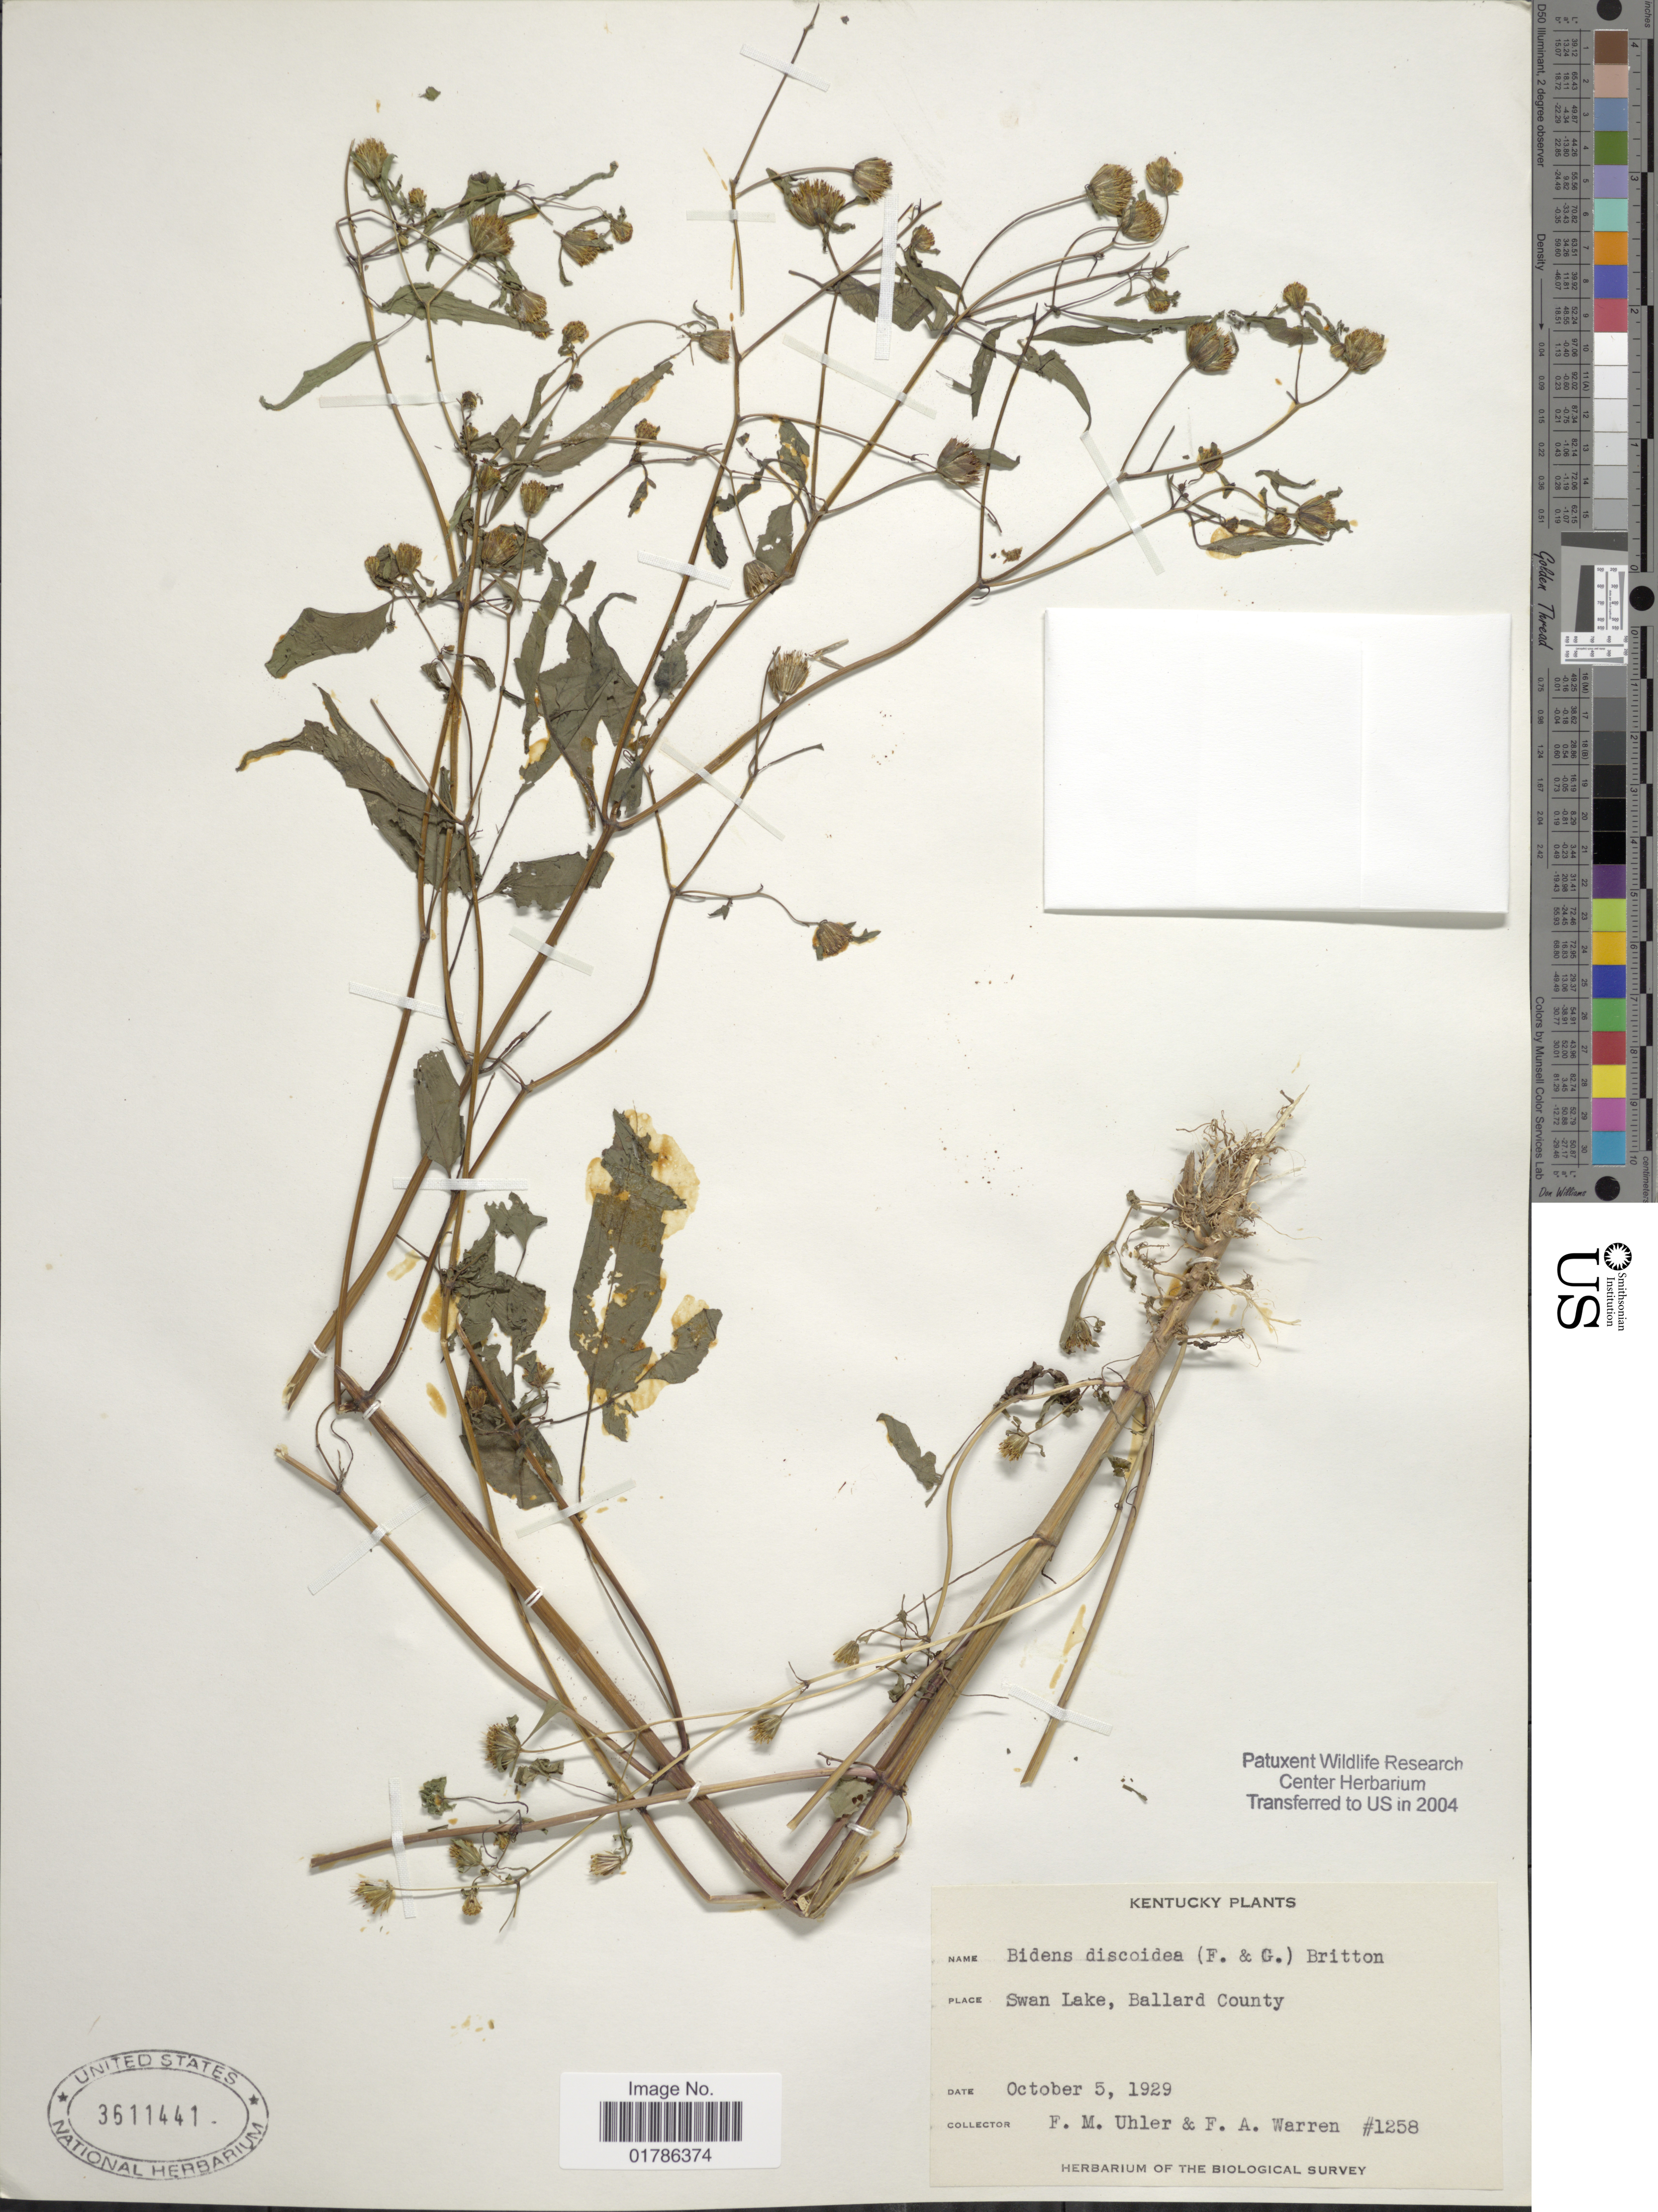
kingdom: Plantae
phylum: Tracheophyta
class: Magnoliopsida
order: Asterales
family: Asteraceae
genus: Bidens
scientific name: Bidens discoidea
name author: (Torr. & A. Gray) Britton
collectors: F. M. Uhler & F. Warren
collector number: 1258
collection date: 1929-10-05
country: United States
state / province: Kentucky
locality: Swan Lake, Ballard County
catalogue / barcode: US 3511441